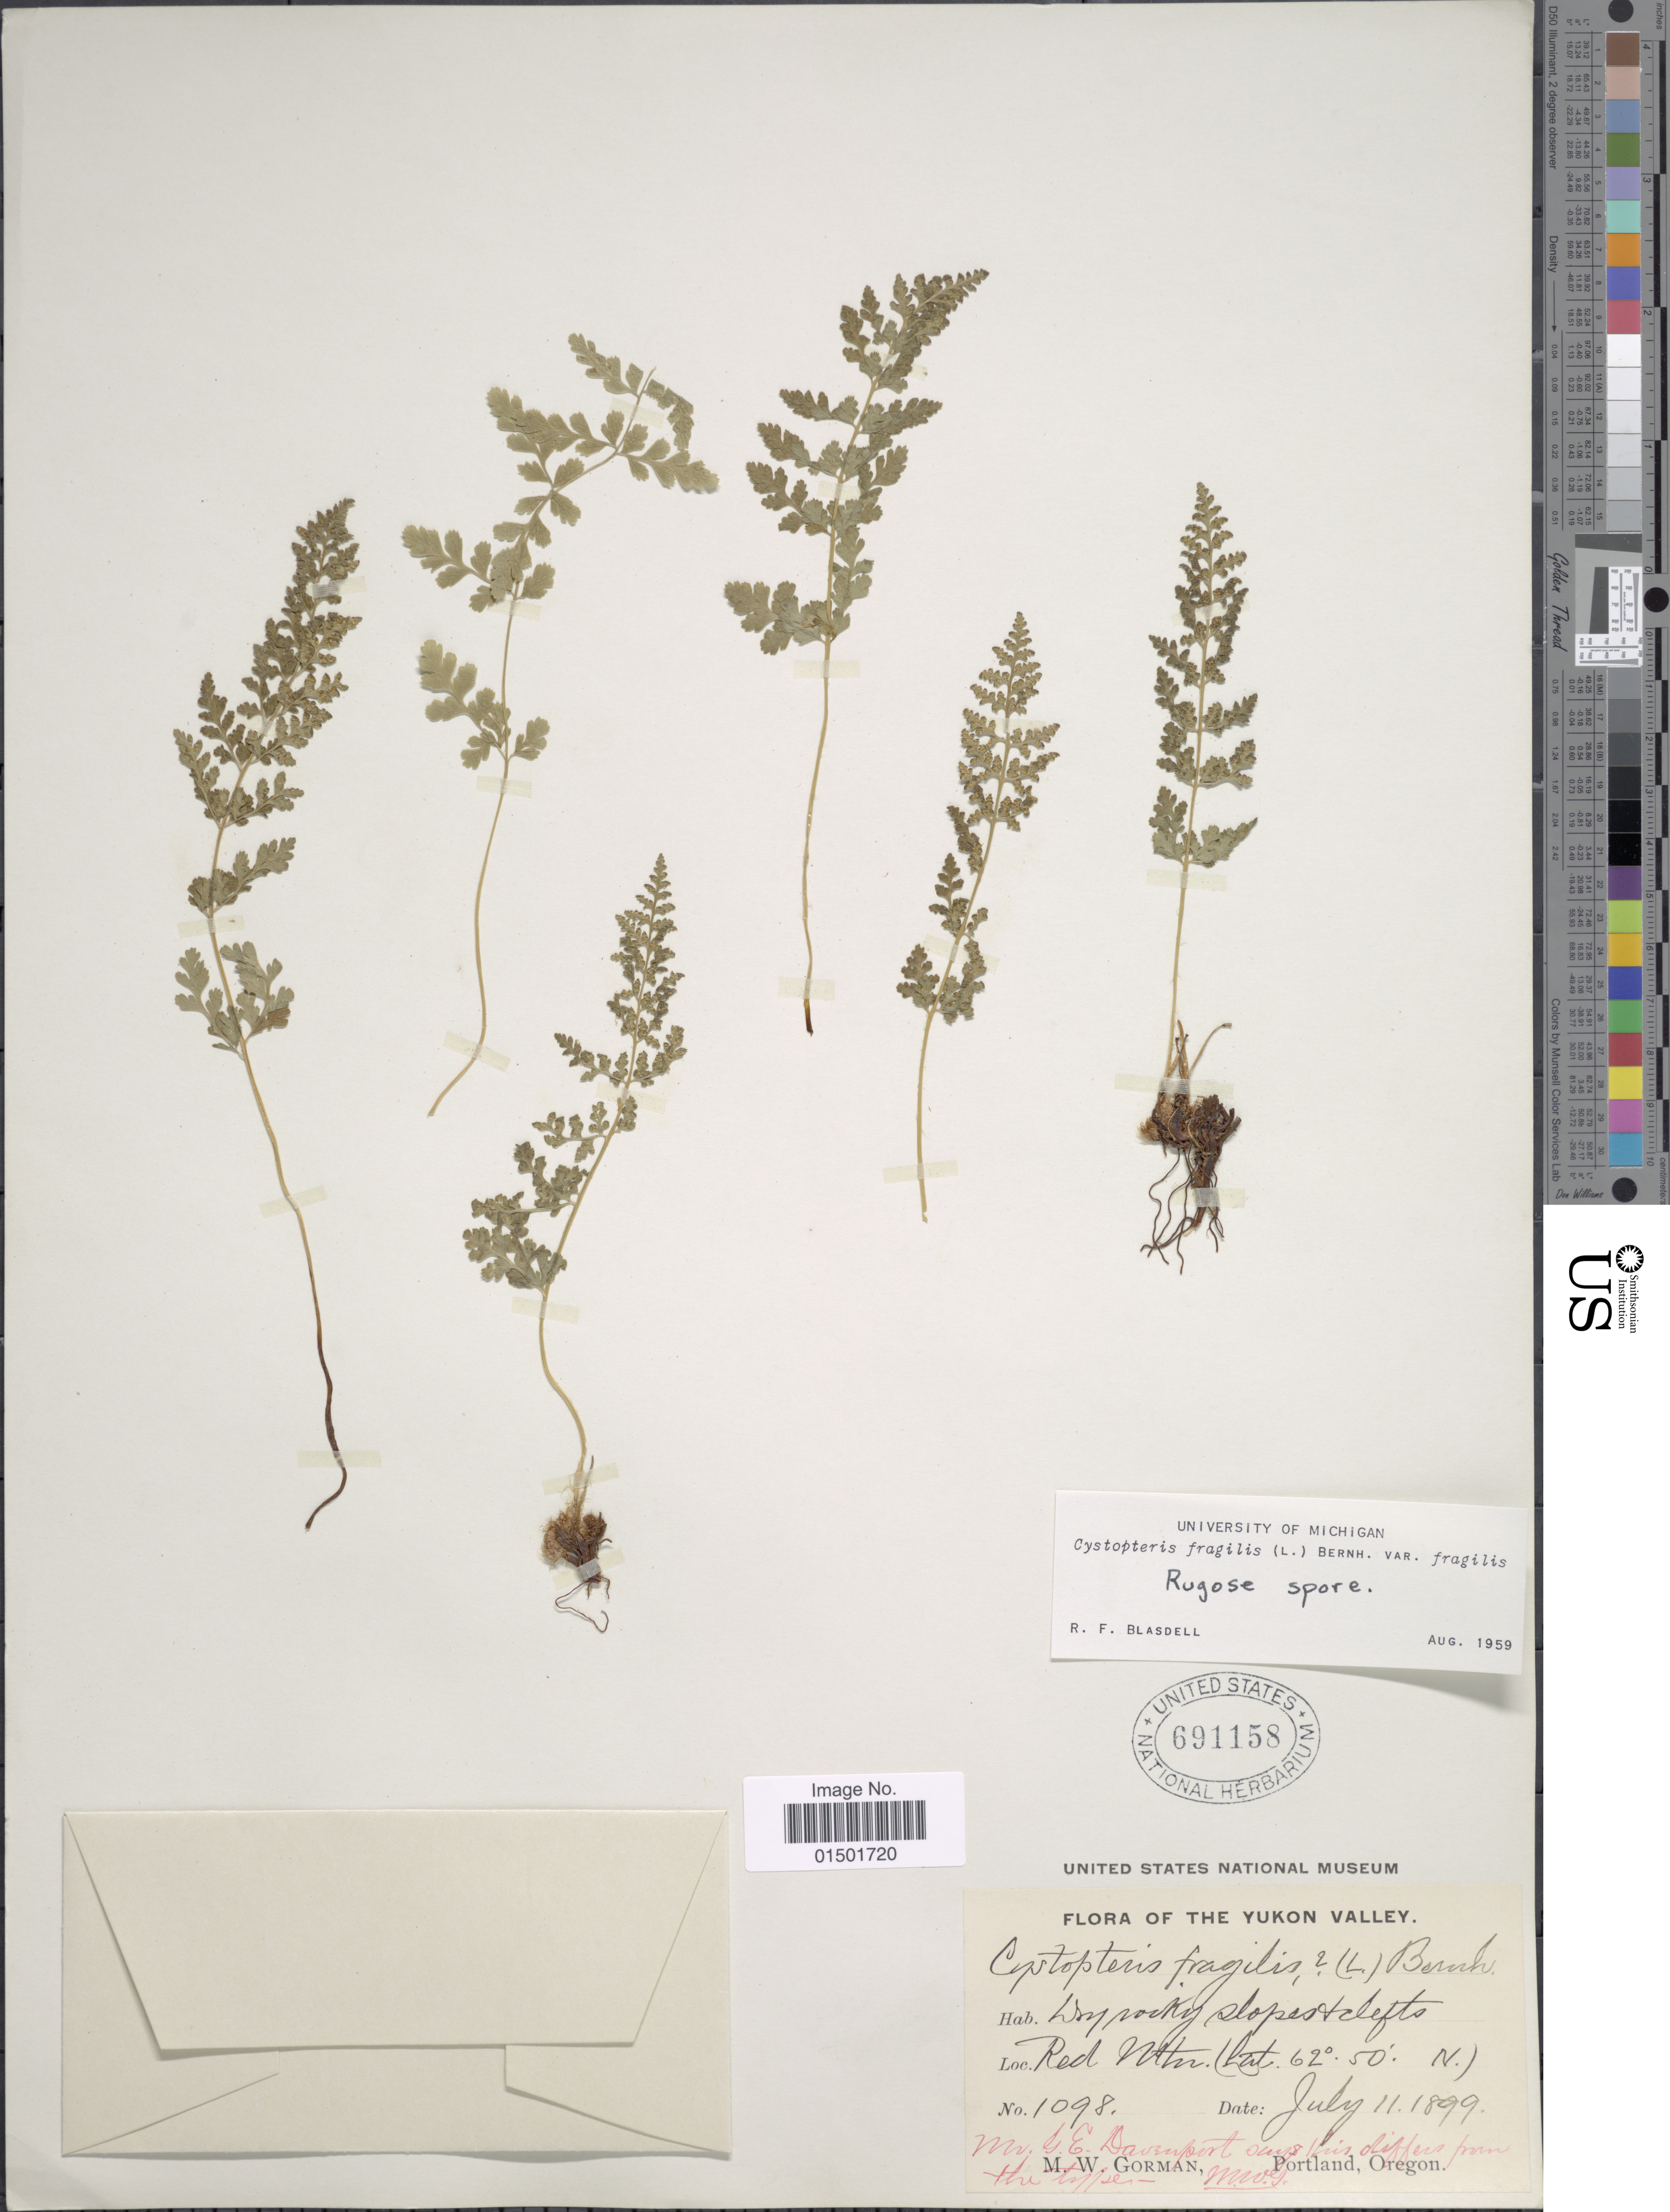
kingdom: Plantae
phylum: Tracheophyta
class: Polypodiopsida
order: Polypodiales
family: Cystopteridaceae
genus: Cystopteris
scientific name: Cystopteris fragilis var. fragilis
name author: (L.) Bernh.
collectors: M. W. Gorman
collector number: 1098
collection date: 1899-07-11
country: Canada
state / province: Yukon Territory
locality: Yukon Valley. Red Mtn.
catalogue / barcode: US 691158